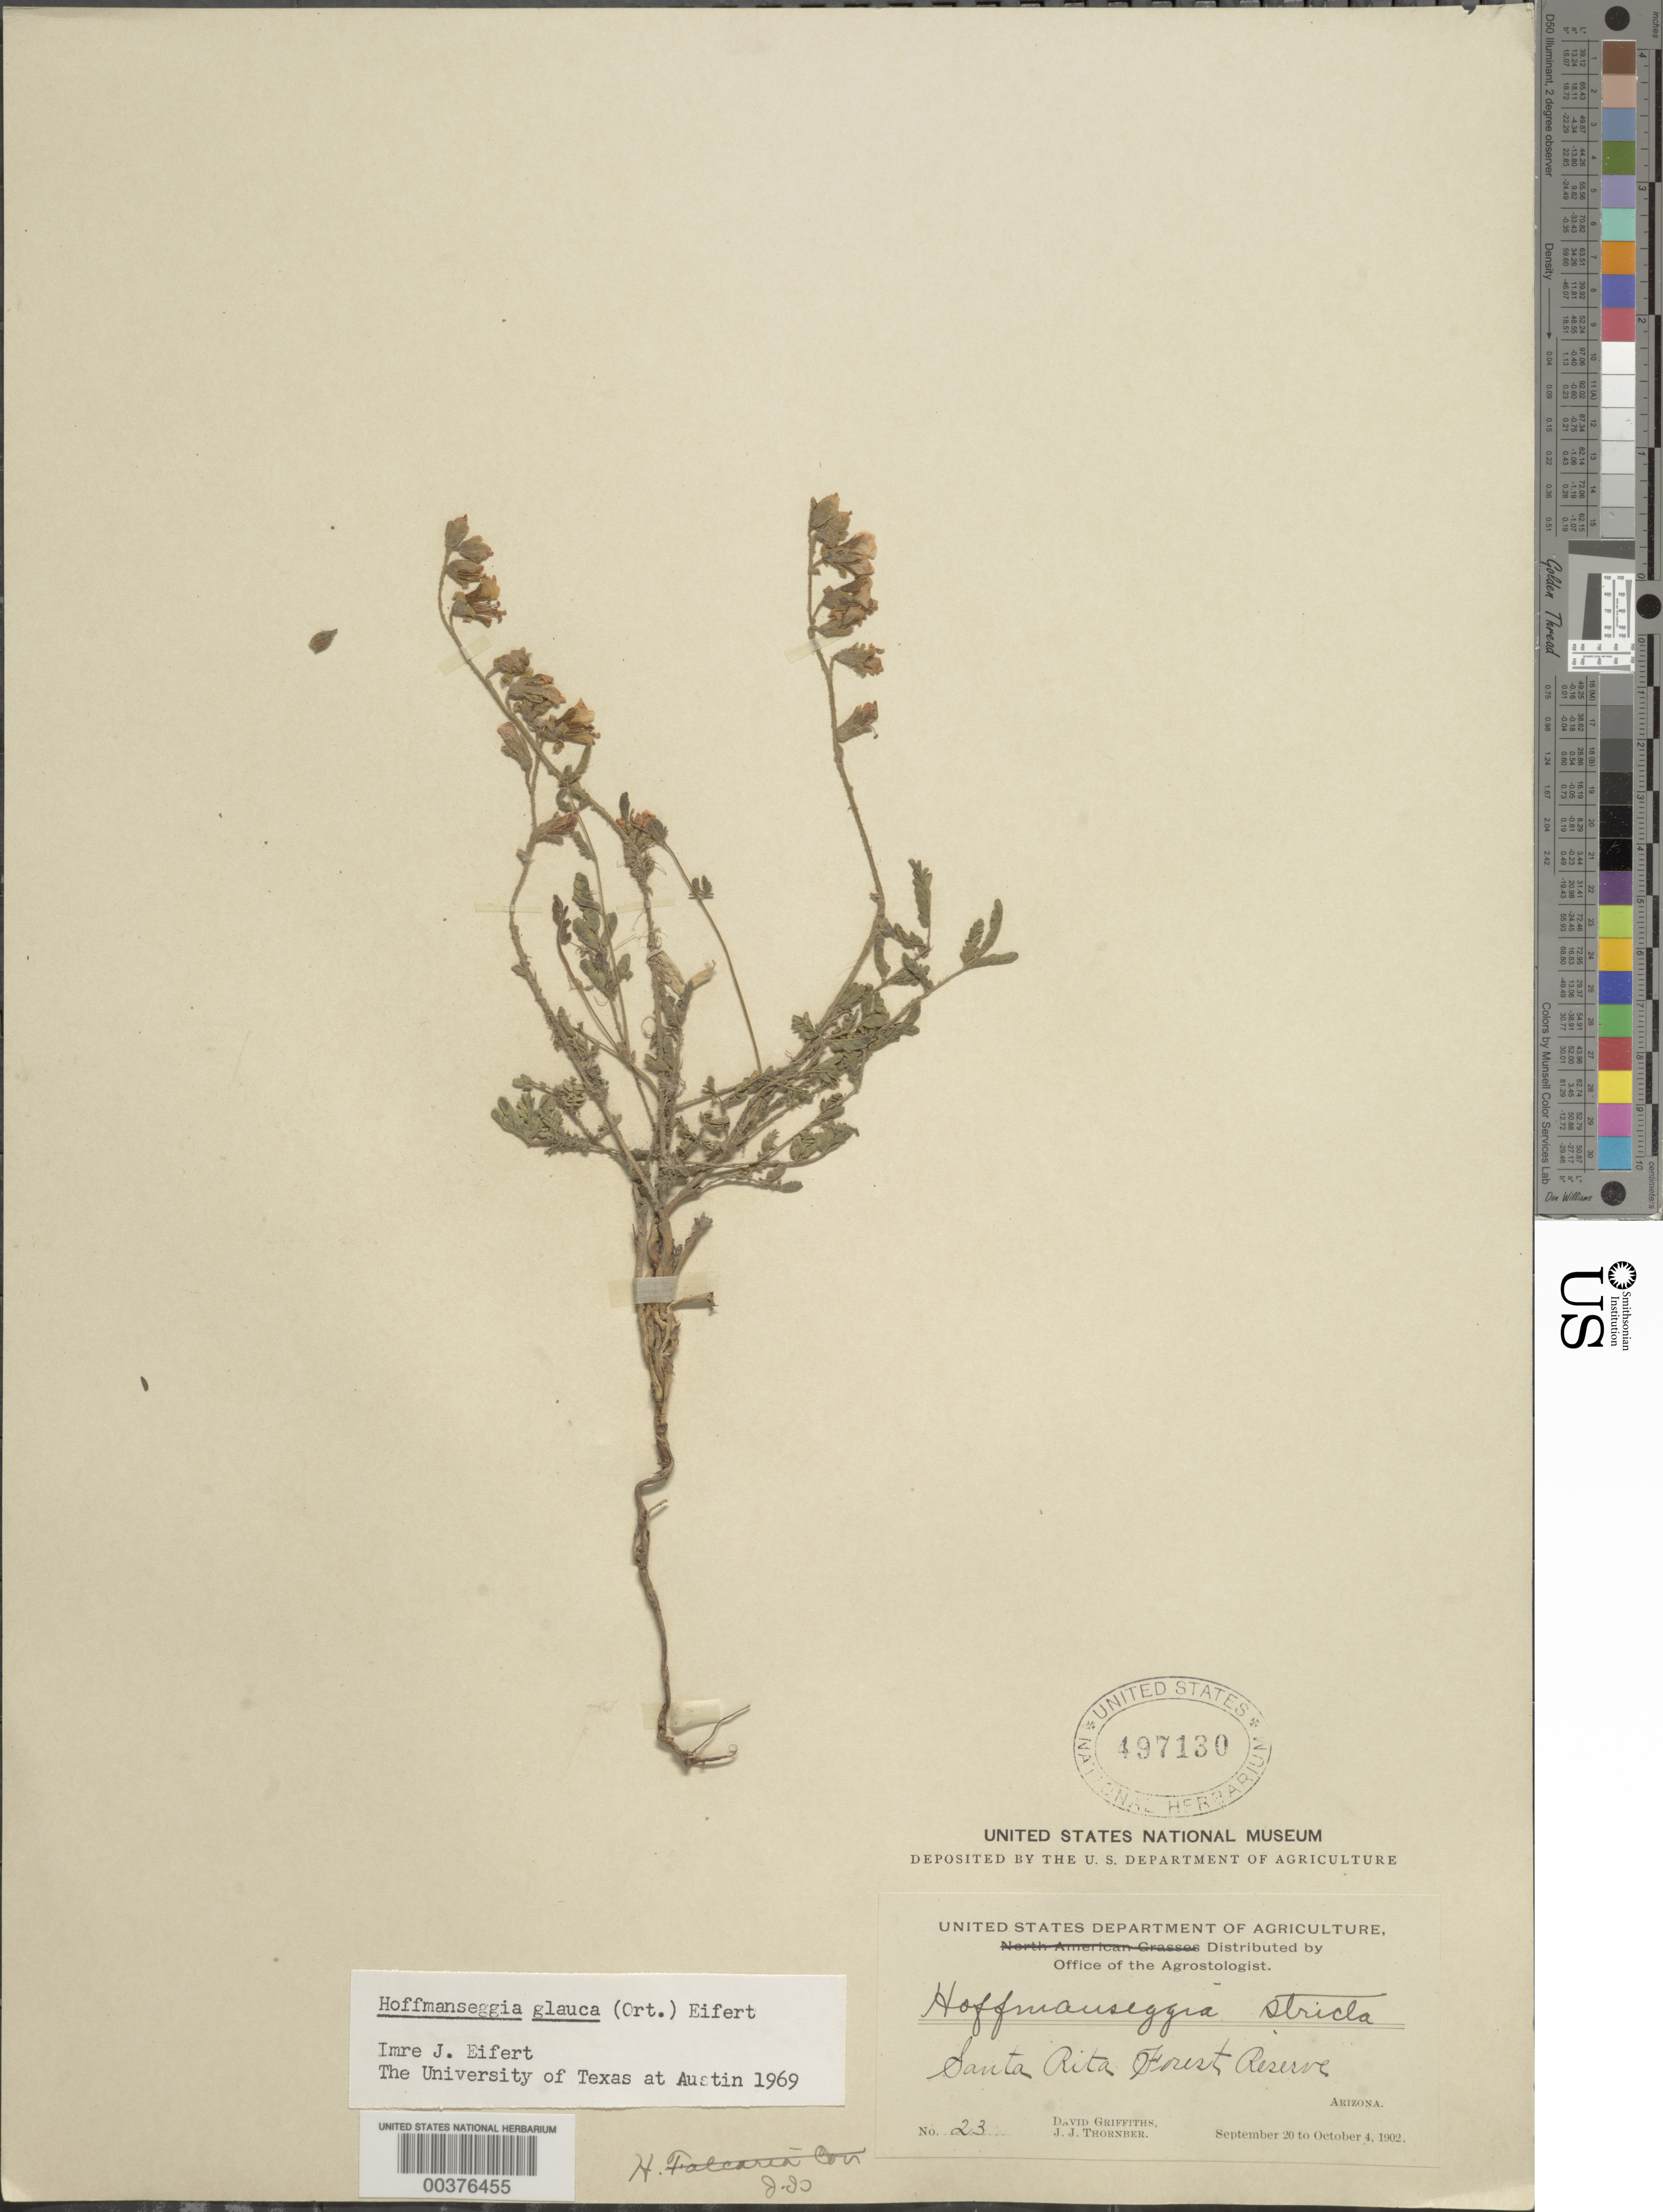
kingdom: Plantae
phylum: Tracheophyta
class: Magnoliopsida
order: Fabales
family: Fabaceae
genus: Hoffmannseggia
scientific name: Hoffmannseggia glauca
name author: (Ortega) Eifert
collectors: D. Griffiths & J. Thornber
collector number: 23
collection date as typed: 20 Sep 1902 to 04 Oct 1902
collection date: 1902-09-20/1902-10-04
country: United States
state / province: Arizona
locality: Santa Rita forest reserve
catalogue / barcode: US 497130